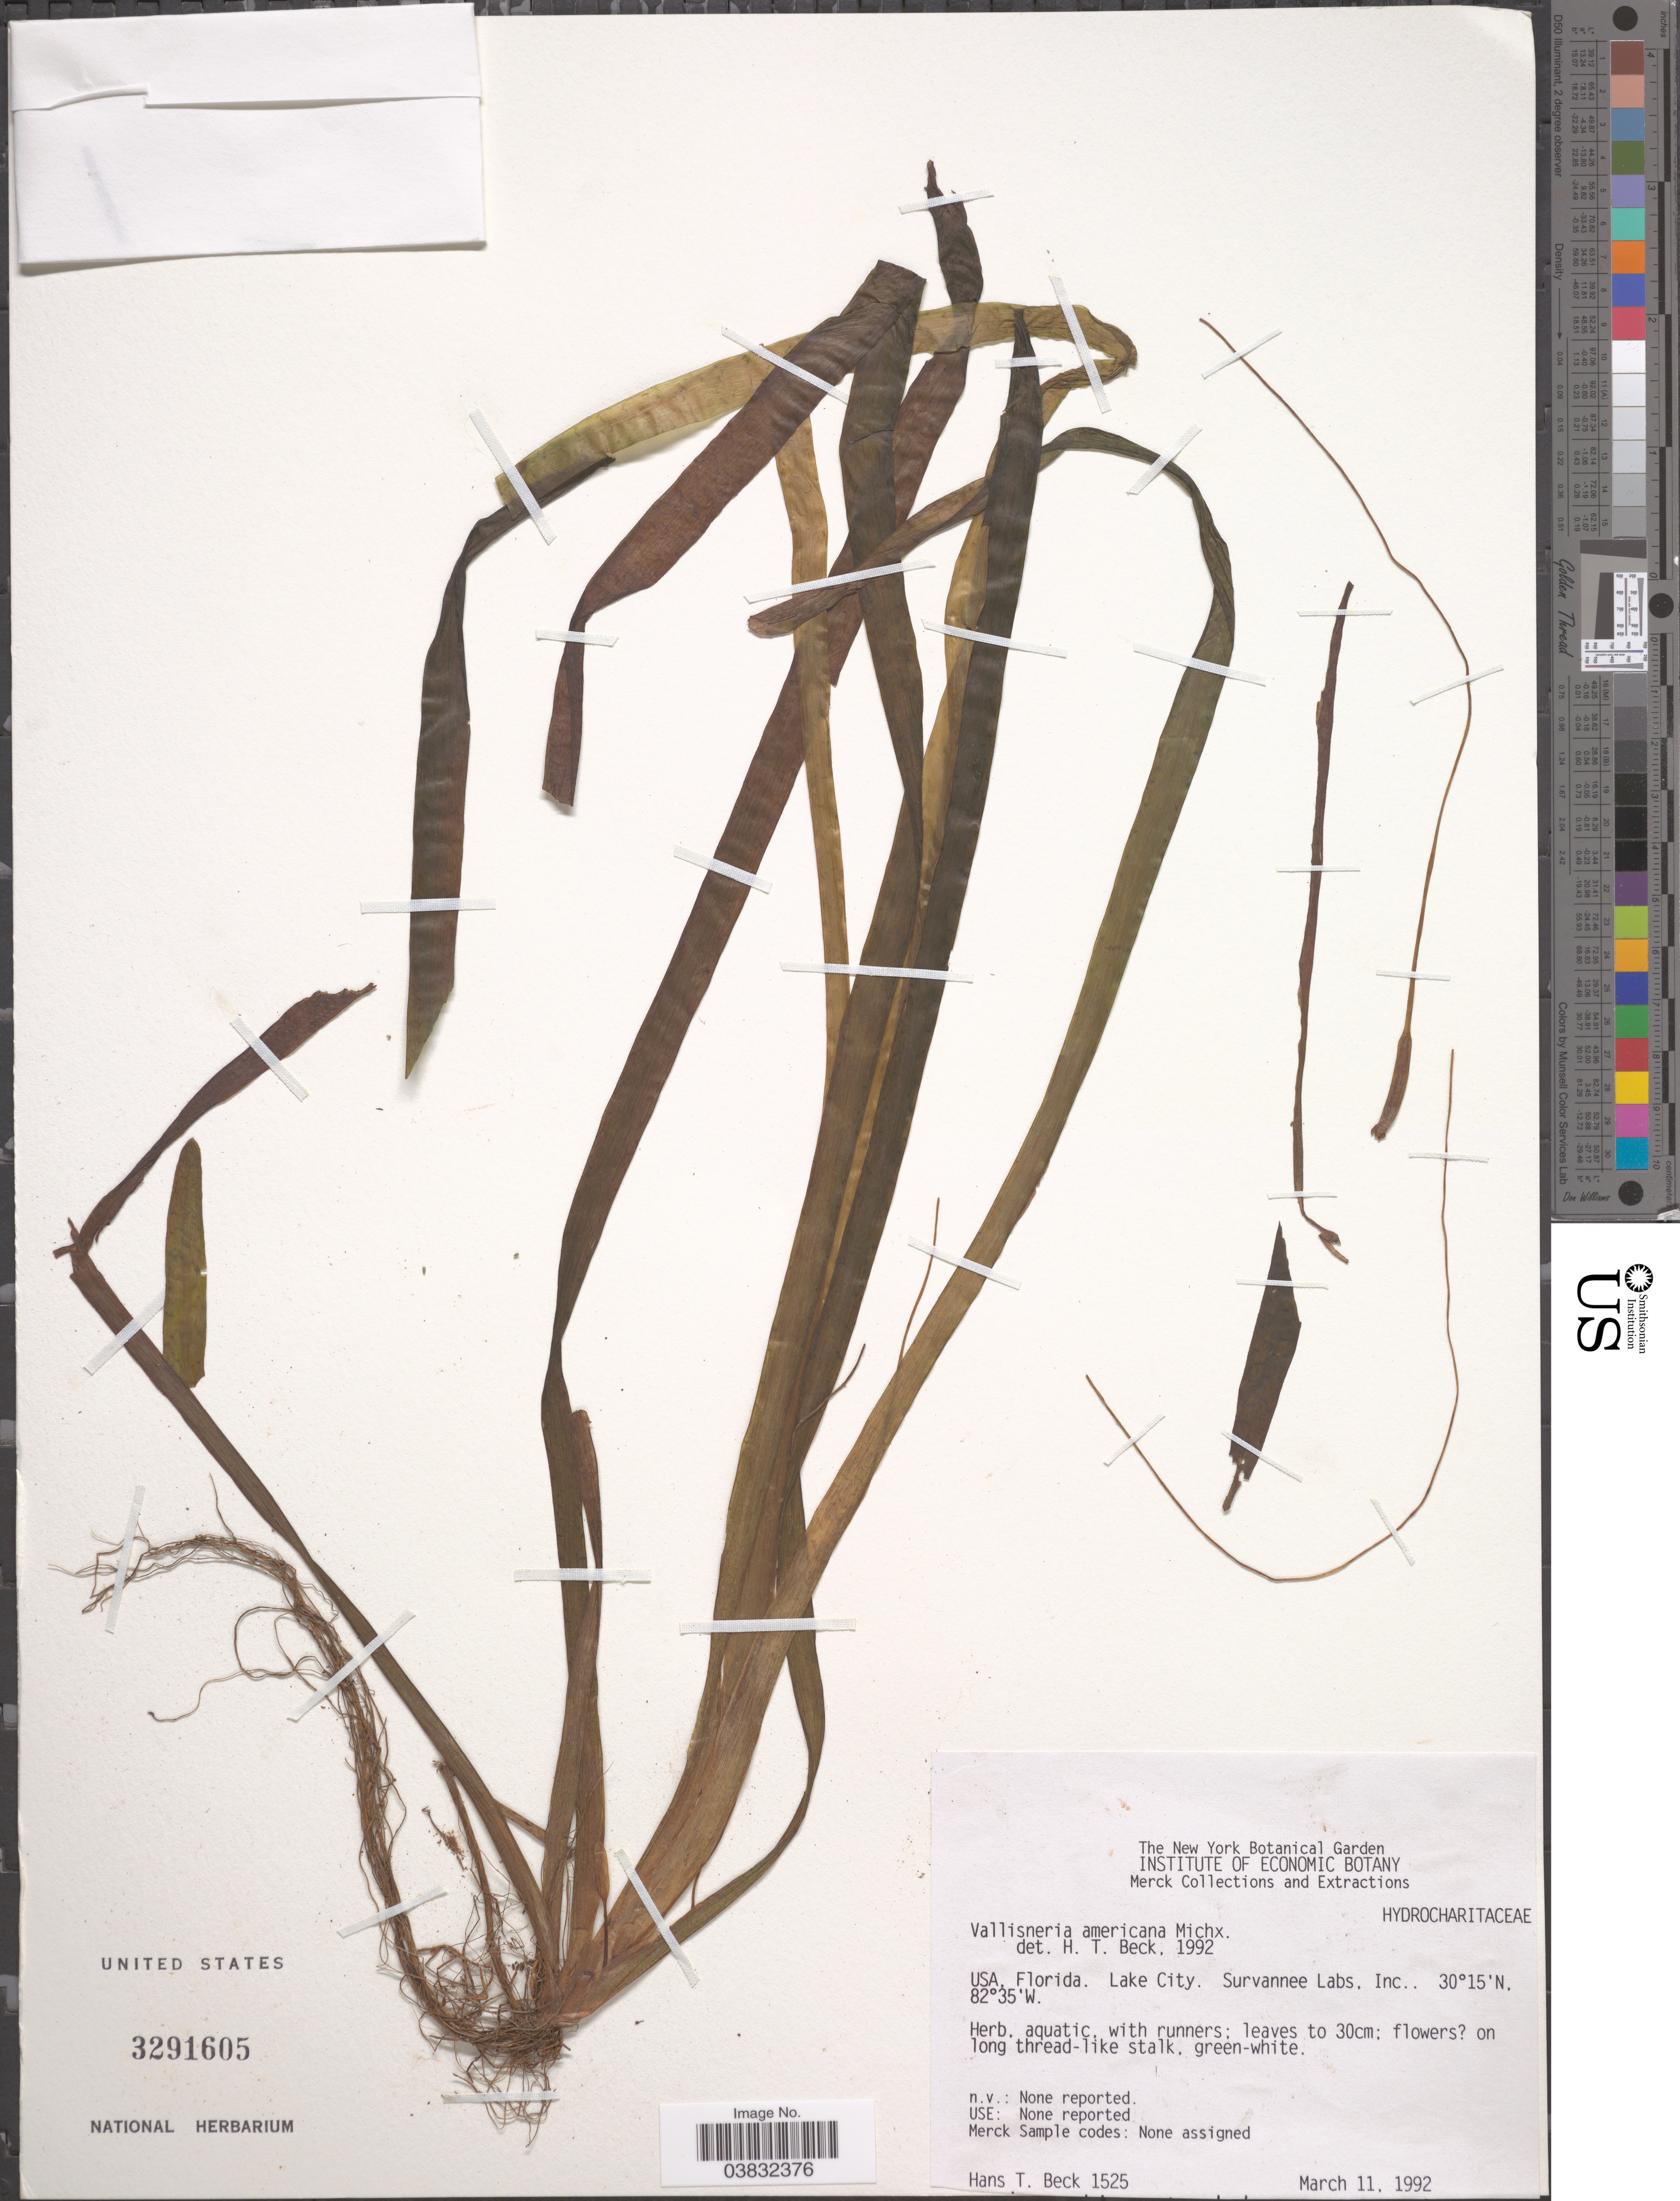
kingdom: Plantae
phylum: Tracheophyta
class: Liliopsida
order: Alismatales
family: Hydrocharitaceae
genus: Vallisneria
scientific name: Vallisneria americana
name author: Michx.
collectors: H. T. Beck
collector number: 1525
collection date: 1992-03-11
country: United States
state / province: Florida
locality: Lake City. Survannee Labs.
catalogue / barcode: US 3291605